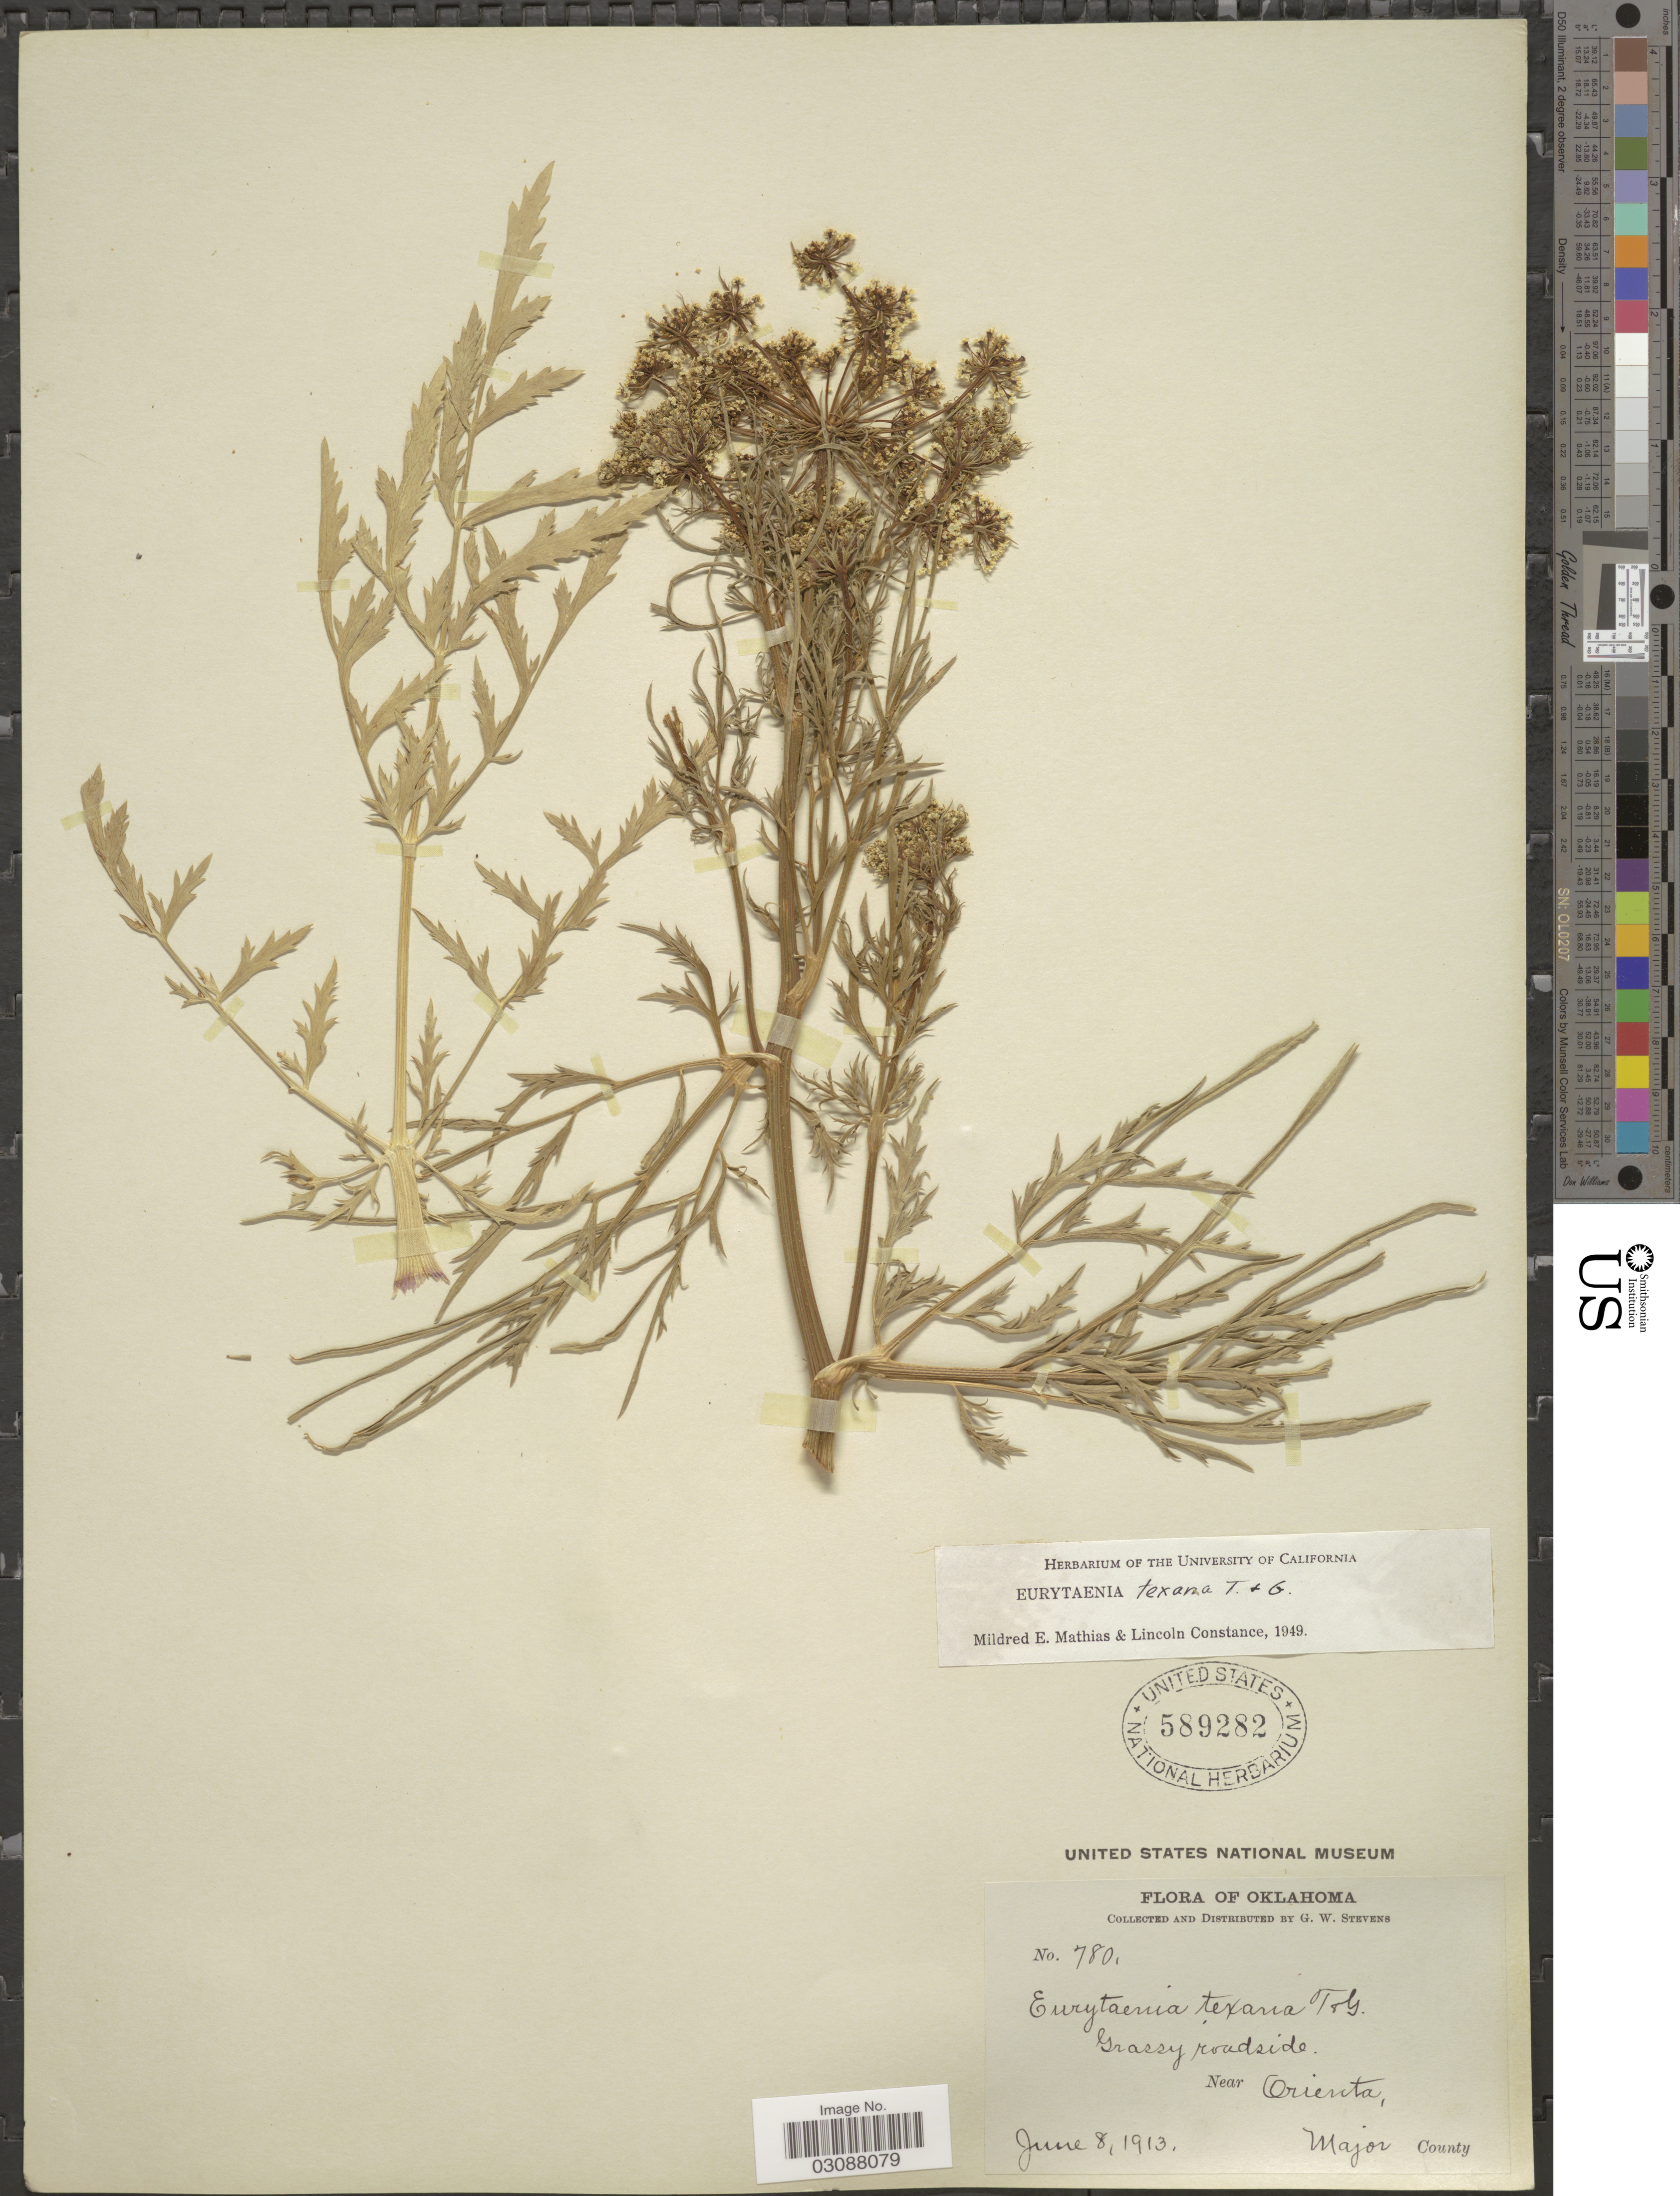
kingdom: Plantae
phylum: Tracheophyta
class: Magnoliopsida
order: Apiales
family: Apiaceae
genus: Eurytaenia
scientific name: Eurytaenia texana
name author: Torr. & A. Gray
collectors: G. W. Stevens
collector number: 780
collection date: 1913-06-08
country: United States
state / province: Oklahoma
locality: Grassy roadside. Near Orienta, Major County.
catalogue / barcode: US 589282